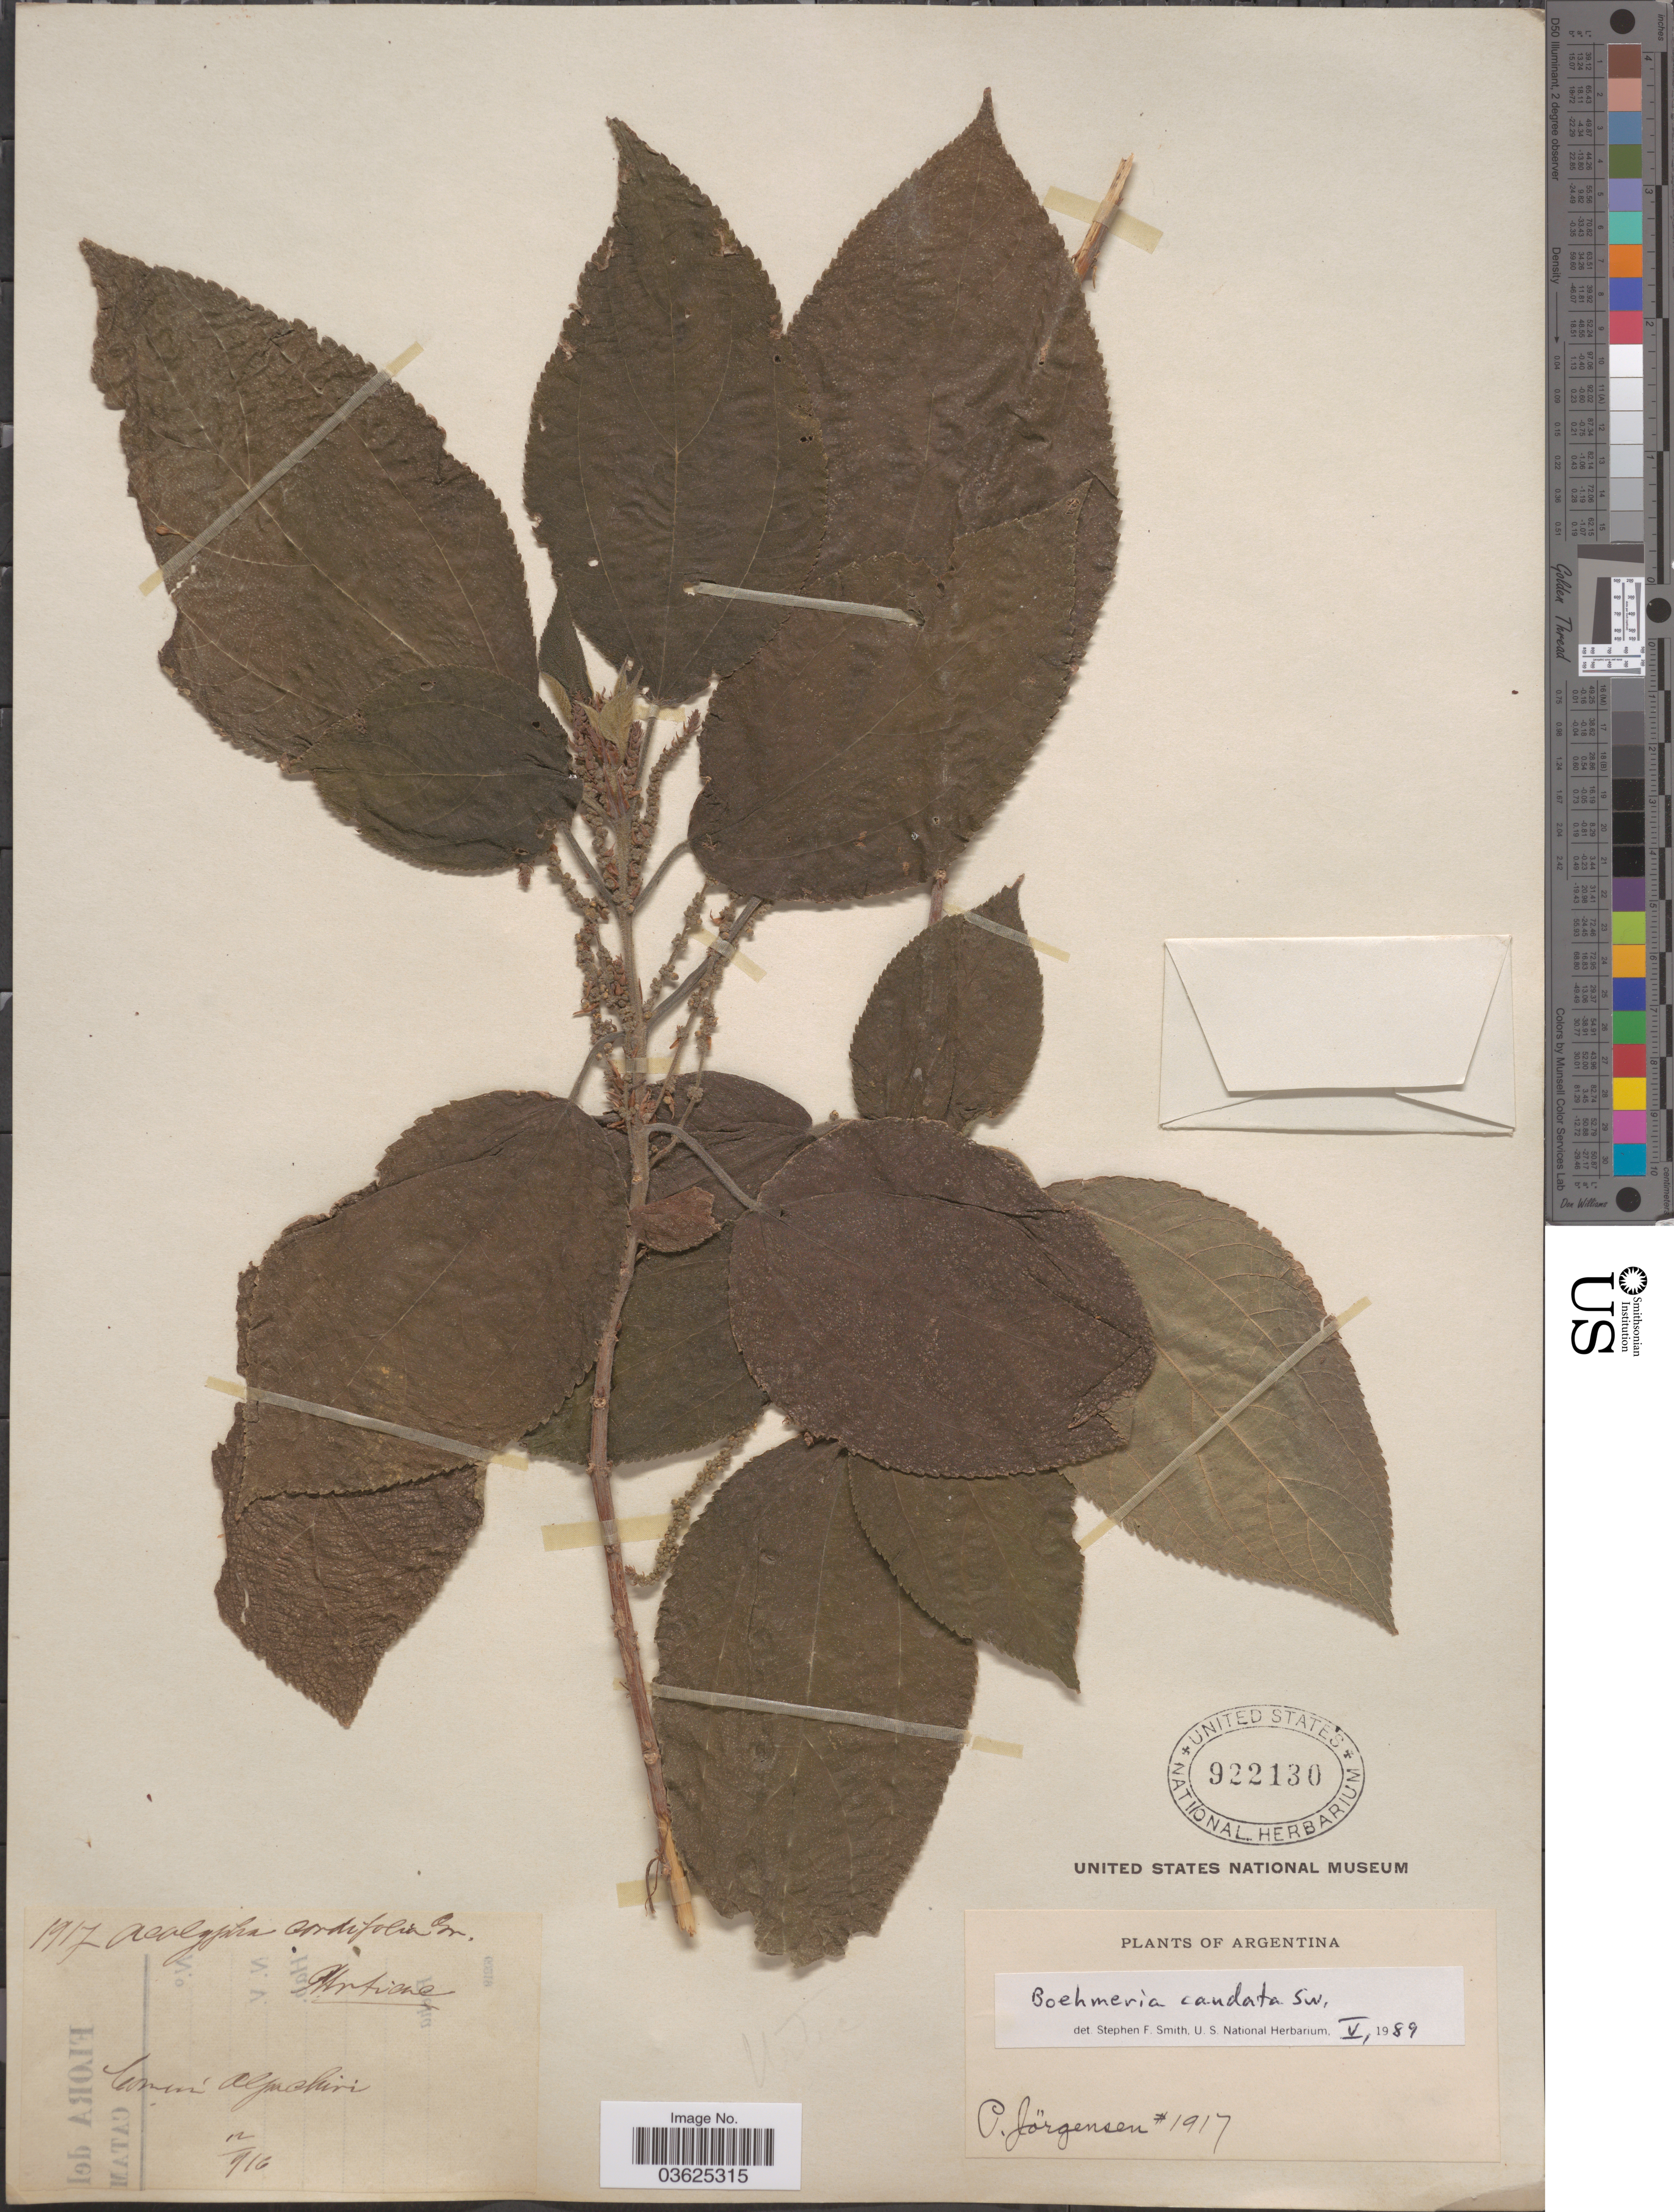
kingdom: Plantae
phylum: Tracheophyta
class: Magnoliopsida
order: Rosales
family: Urticaceae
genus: Boehmeria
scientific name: Boehmeria caudata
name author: Sw.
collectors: P. Jörgensen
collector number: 1917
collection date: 1916-12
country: Argentina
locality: Alpachiri.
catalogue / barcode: US 922130